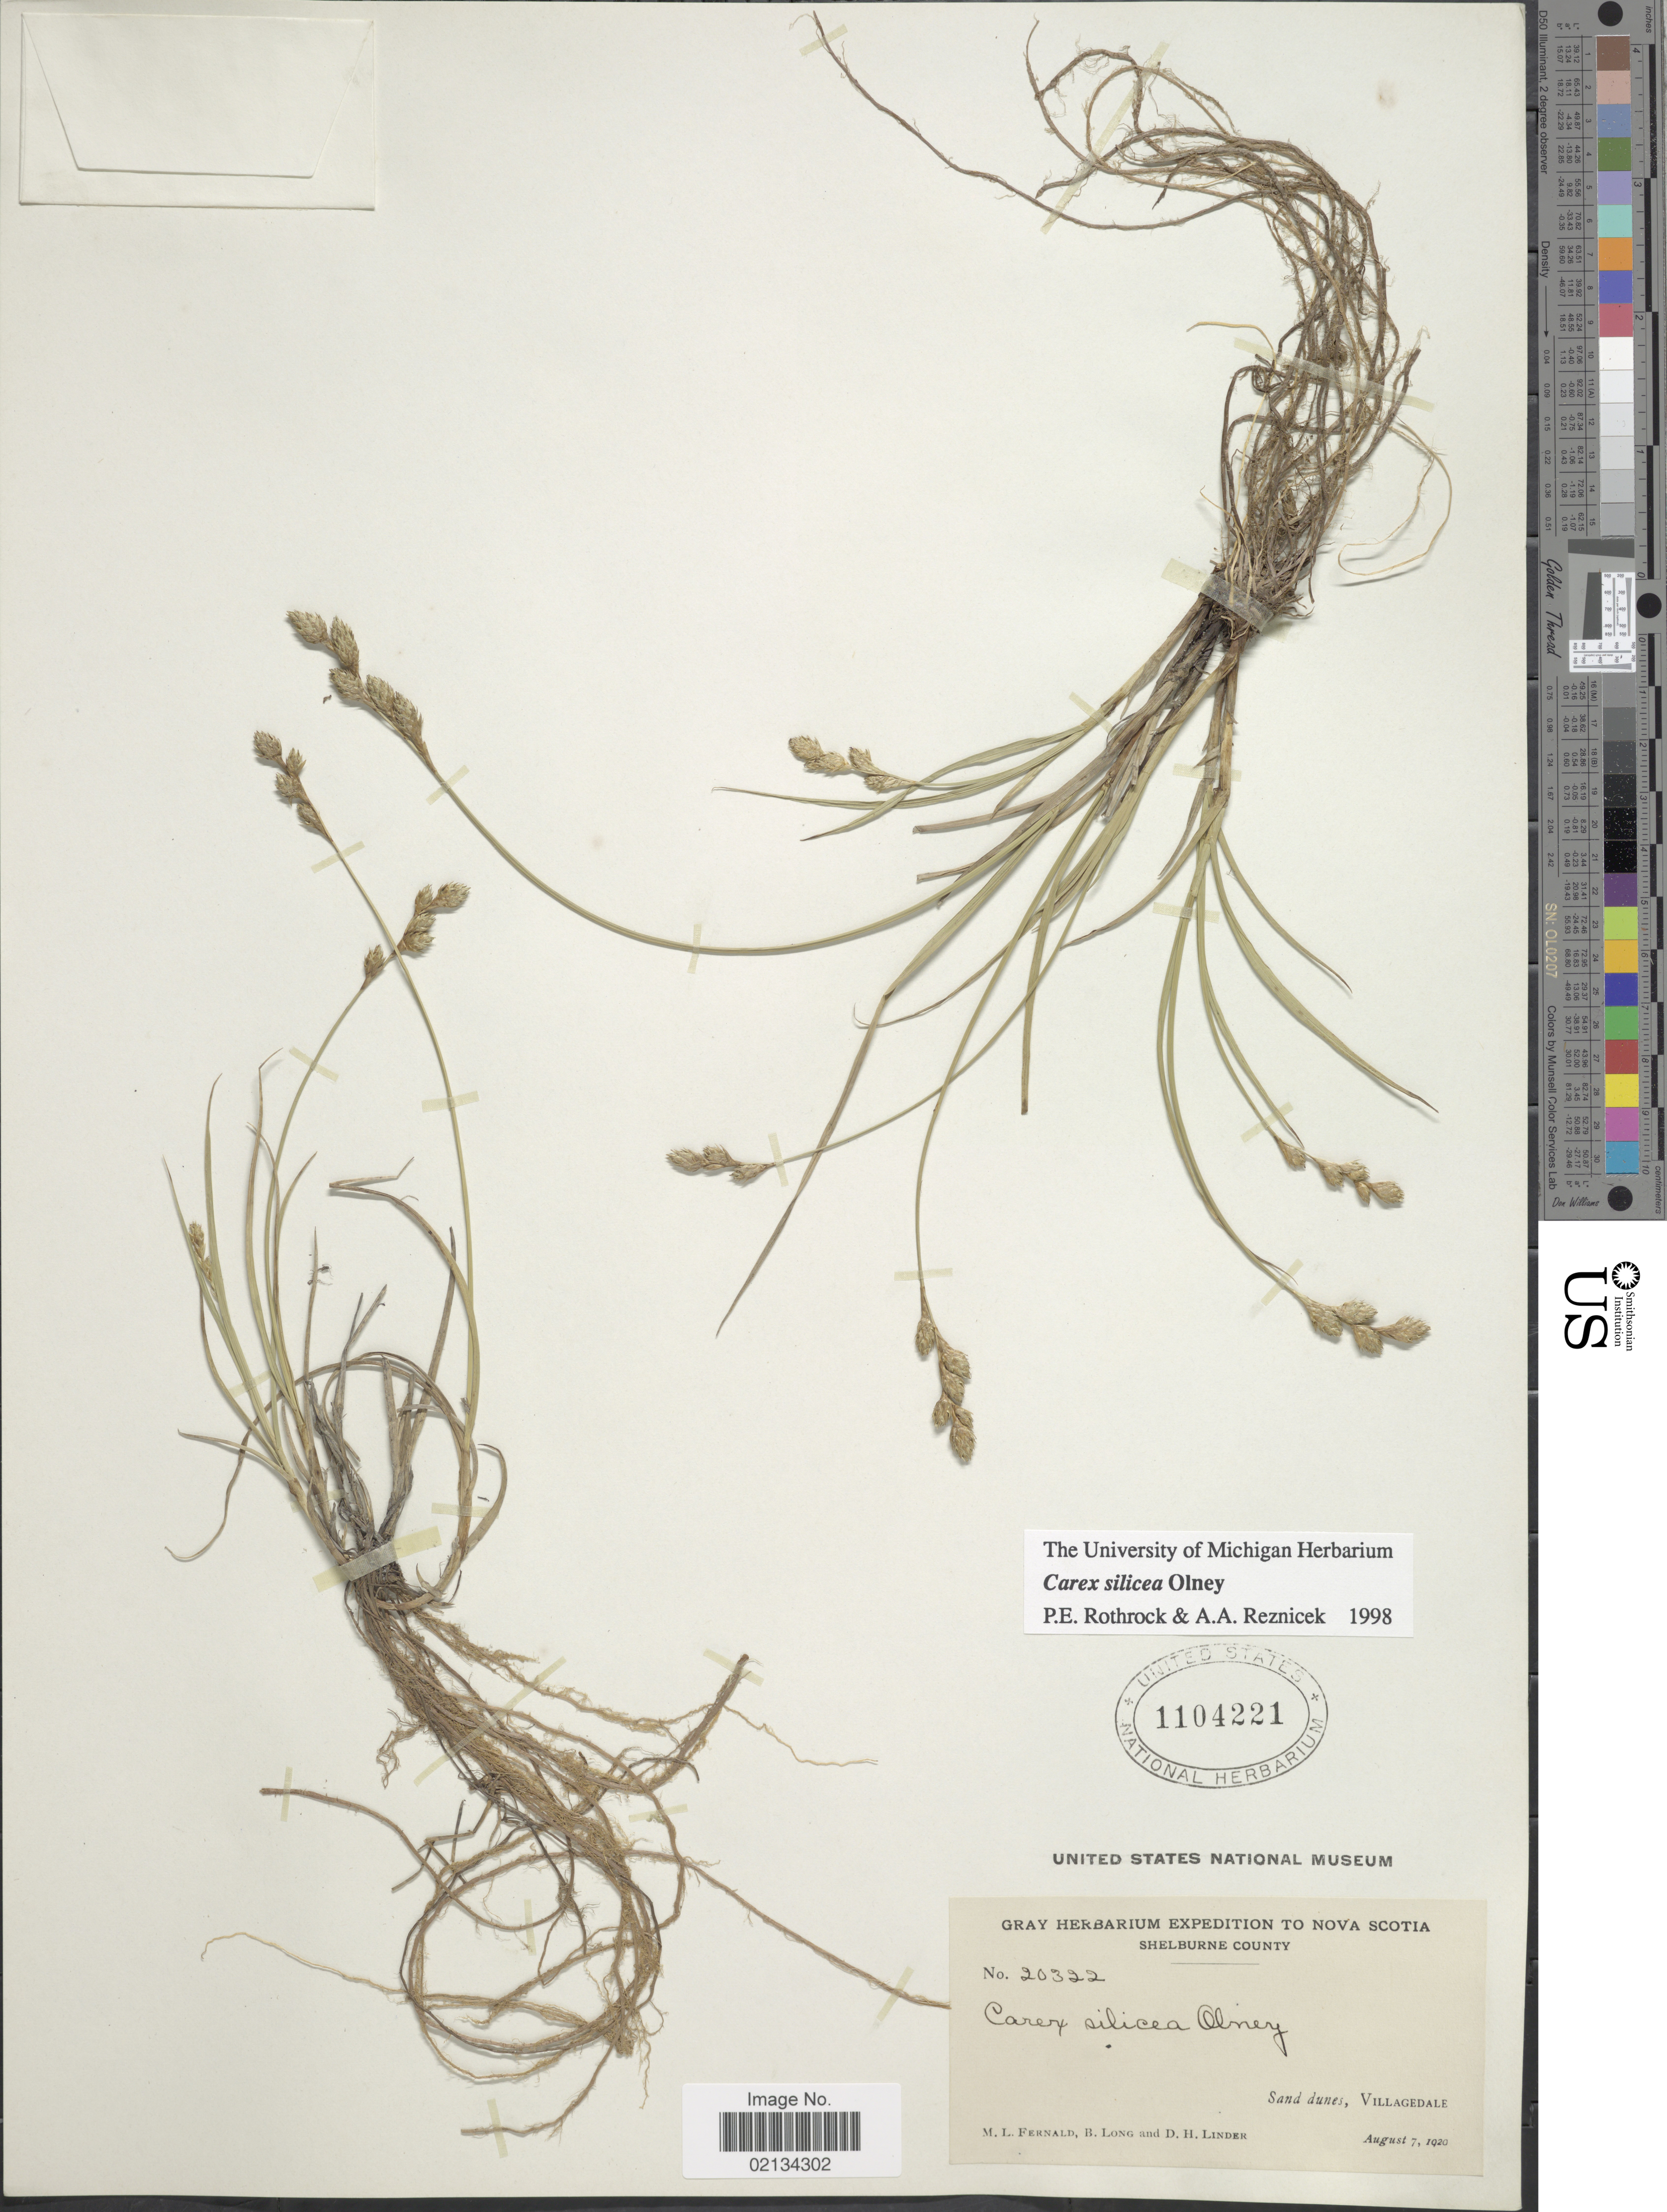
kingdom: Plantae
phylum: Tracheophyta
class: Liliopsida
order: Poales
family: Cyperaceae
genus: Carex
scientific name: Carex silicea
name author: Olney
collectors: M. L. Fernald, B. Long & D. Linder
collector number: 20322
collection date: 1920-08-07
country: Canada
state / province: Nova Scotia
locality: Shelburne County, sand dunes, Villagedale.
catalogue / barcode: US 1104221